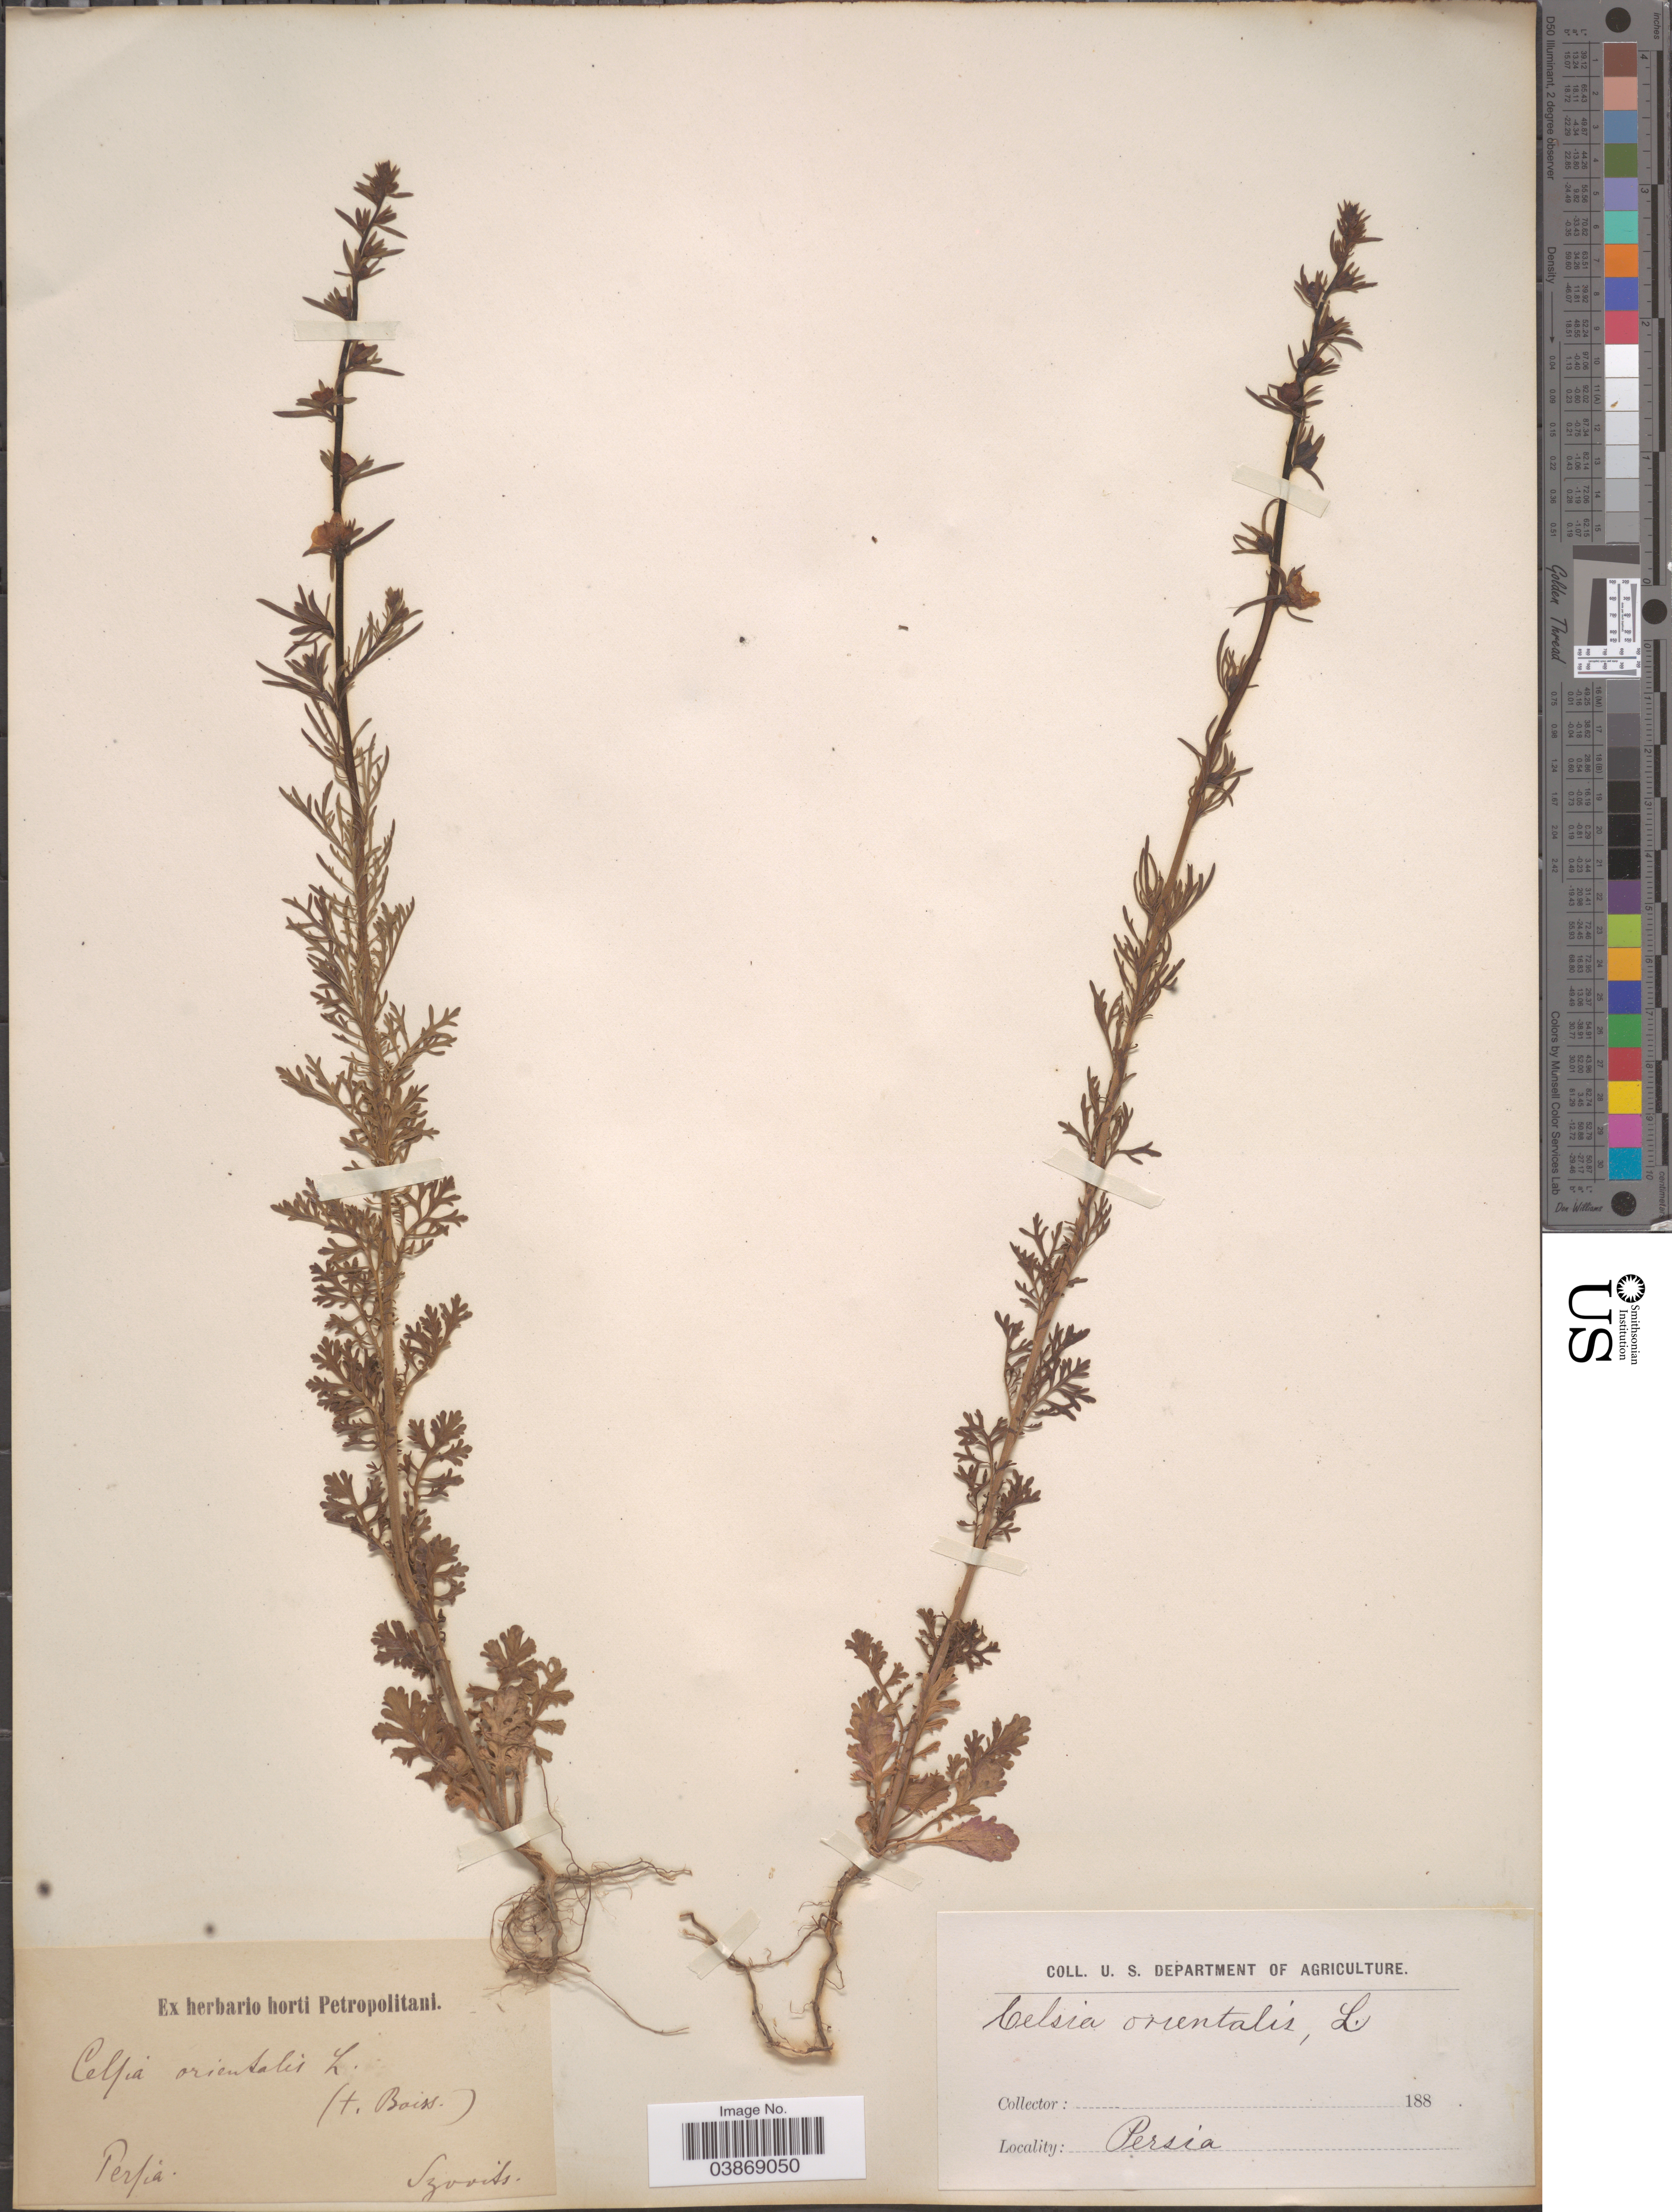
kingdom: Plantae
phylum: Tracheophyta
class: Magnoliopsida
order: Lamiales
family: Scrophulariaceae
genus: Celsia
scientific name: Celsia orientalis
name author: L.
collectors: Szovits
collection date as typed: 188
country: Iran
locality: Persia.